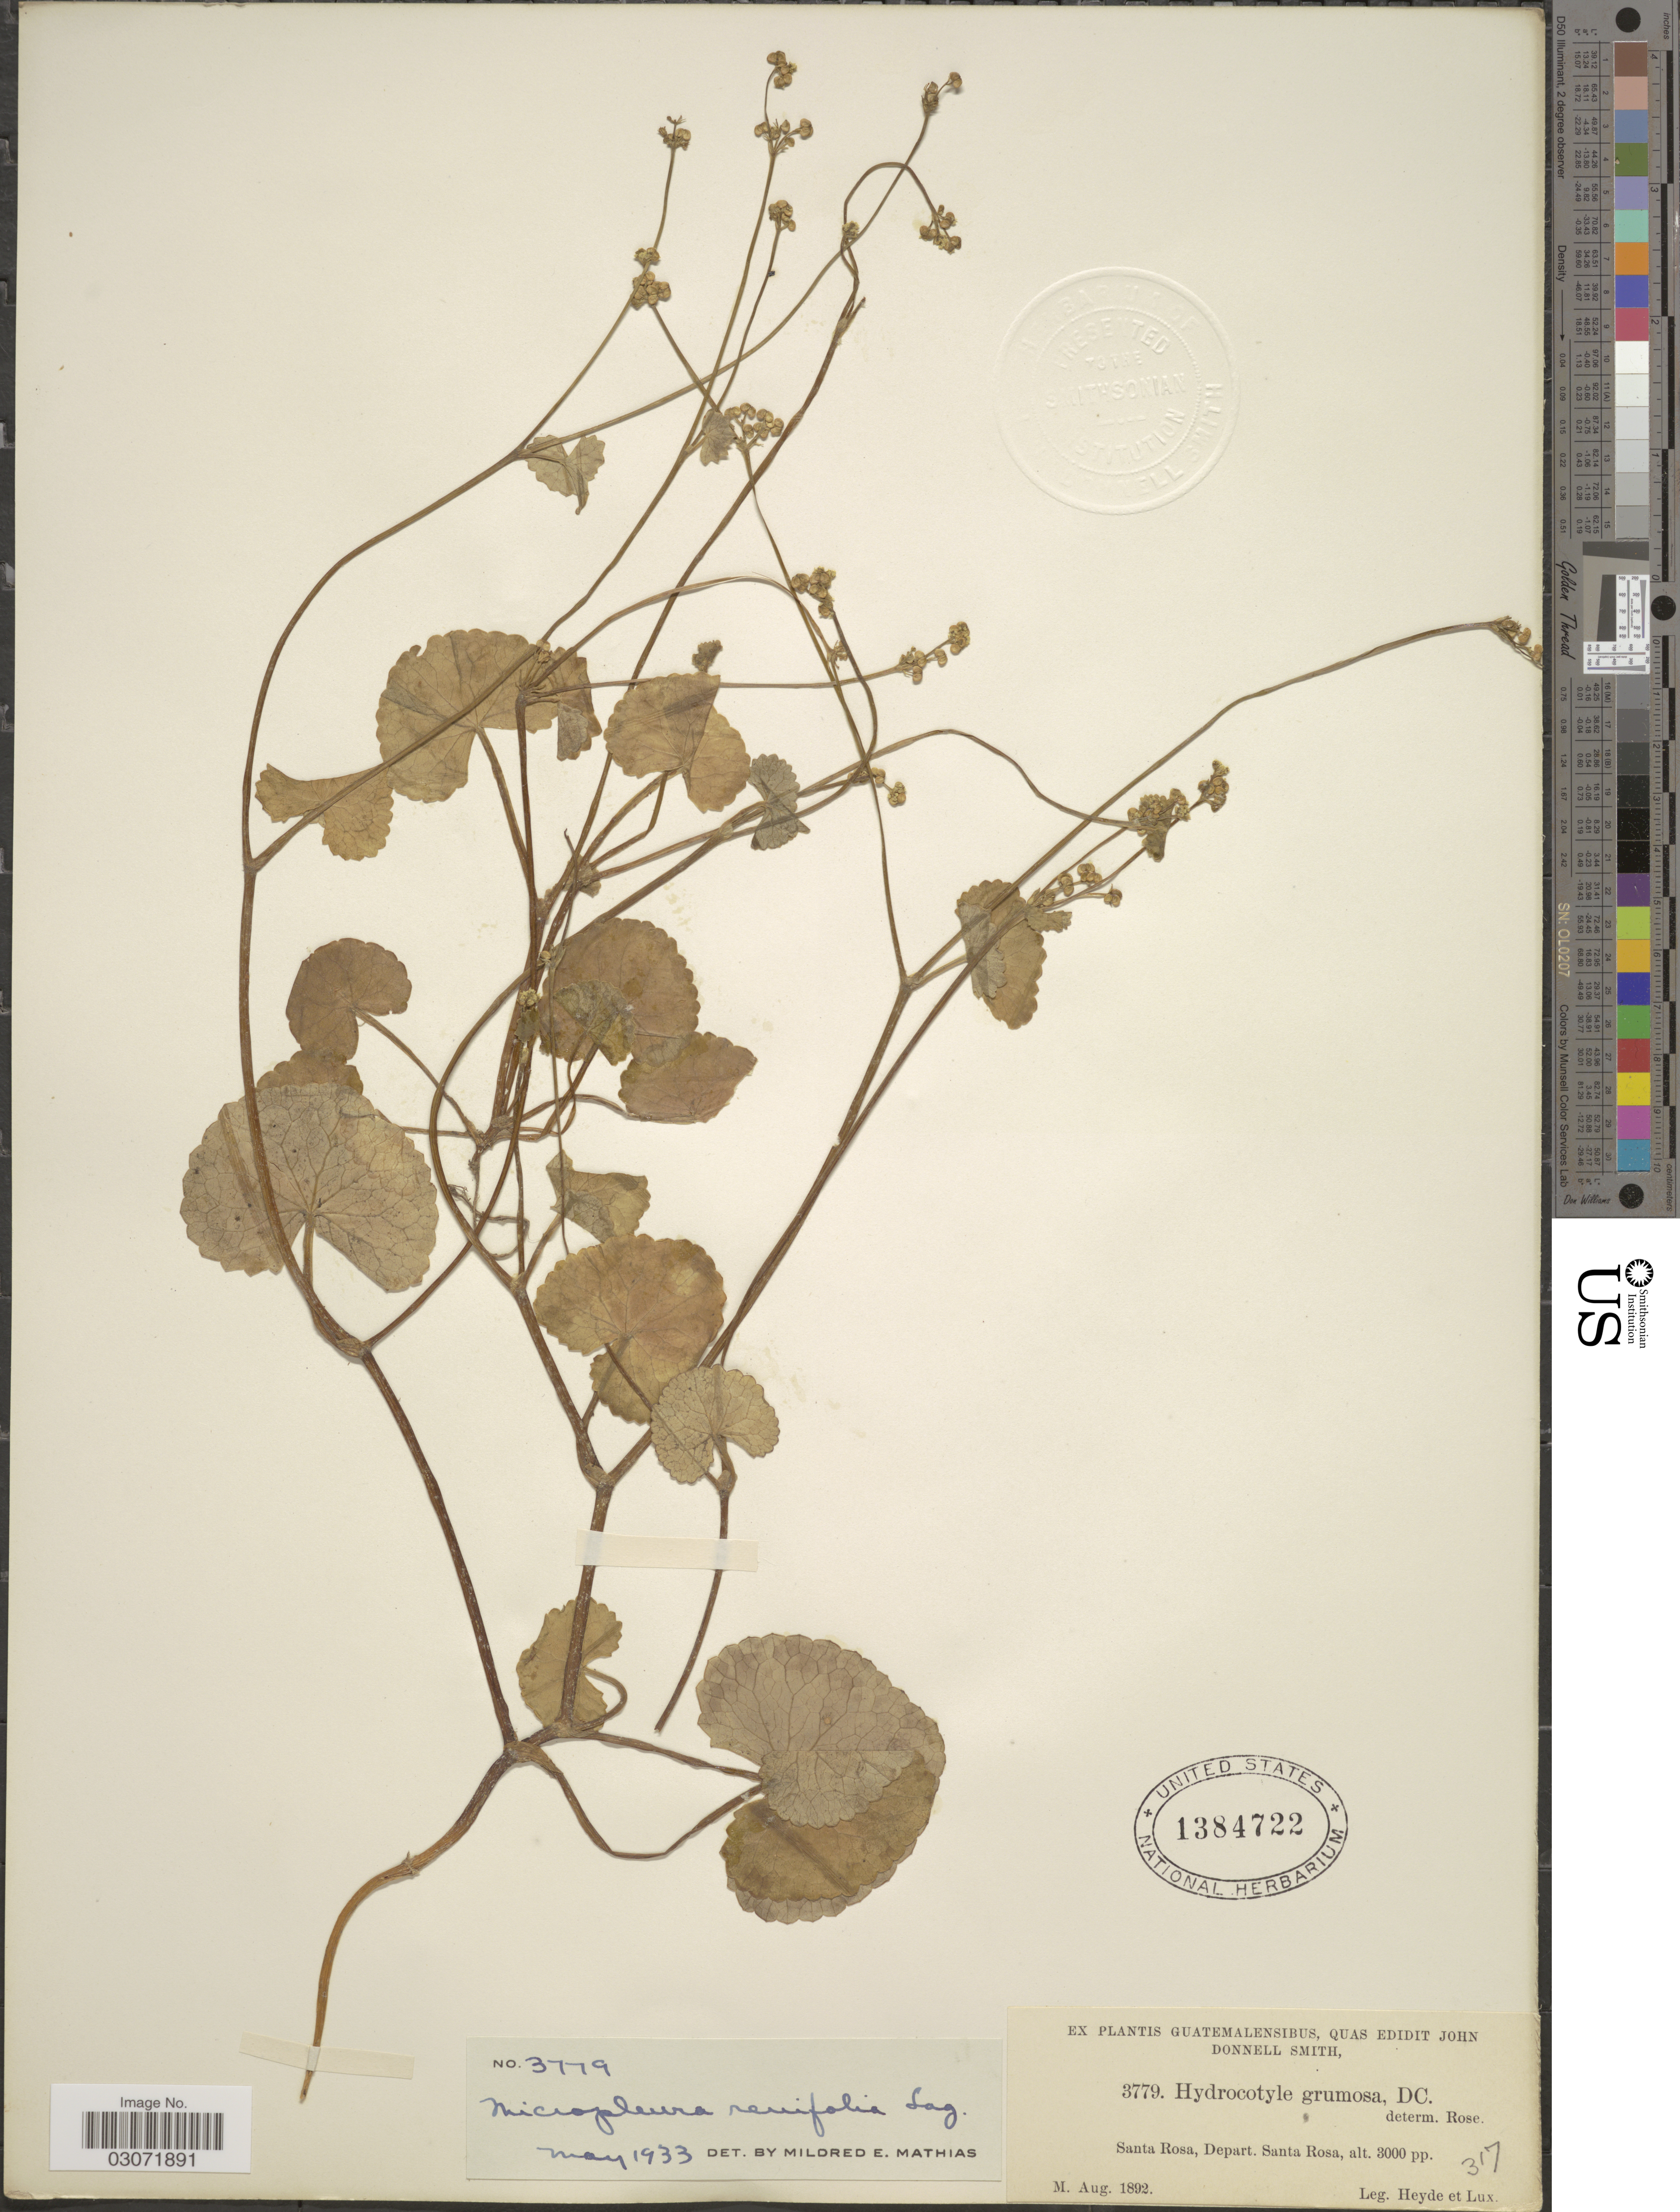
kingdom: Plantae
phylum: Tracheophyta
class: Magnoliopsida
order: Apiales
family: Apiaceae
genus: Micropleura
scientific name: Micropleura renifolia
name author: Lag.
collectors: Heyde & Lux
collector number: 3779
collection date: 1892-08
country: Guatemala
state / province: Santa Rosa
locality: Santa Rosa, Depart. Santa Rosa.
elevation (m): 914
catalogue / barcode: US 1384722